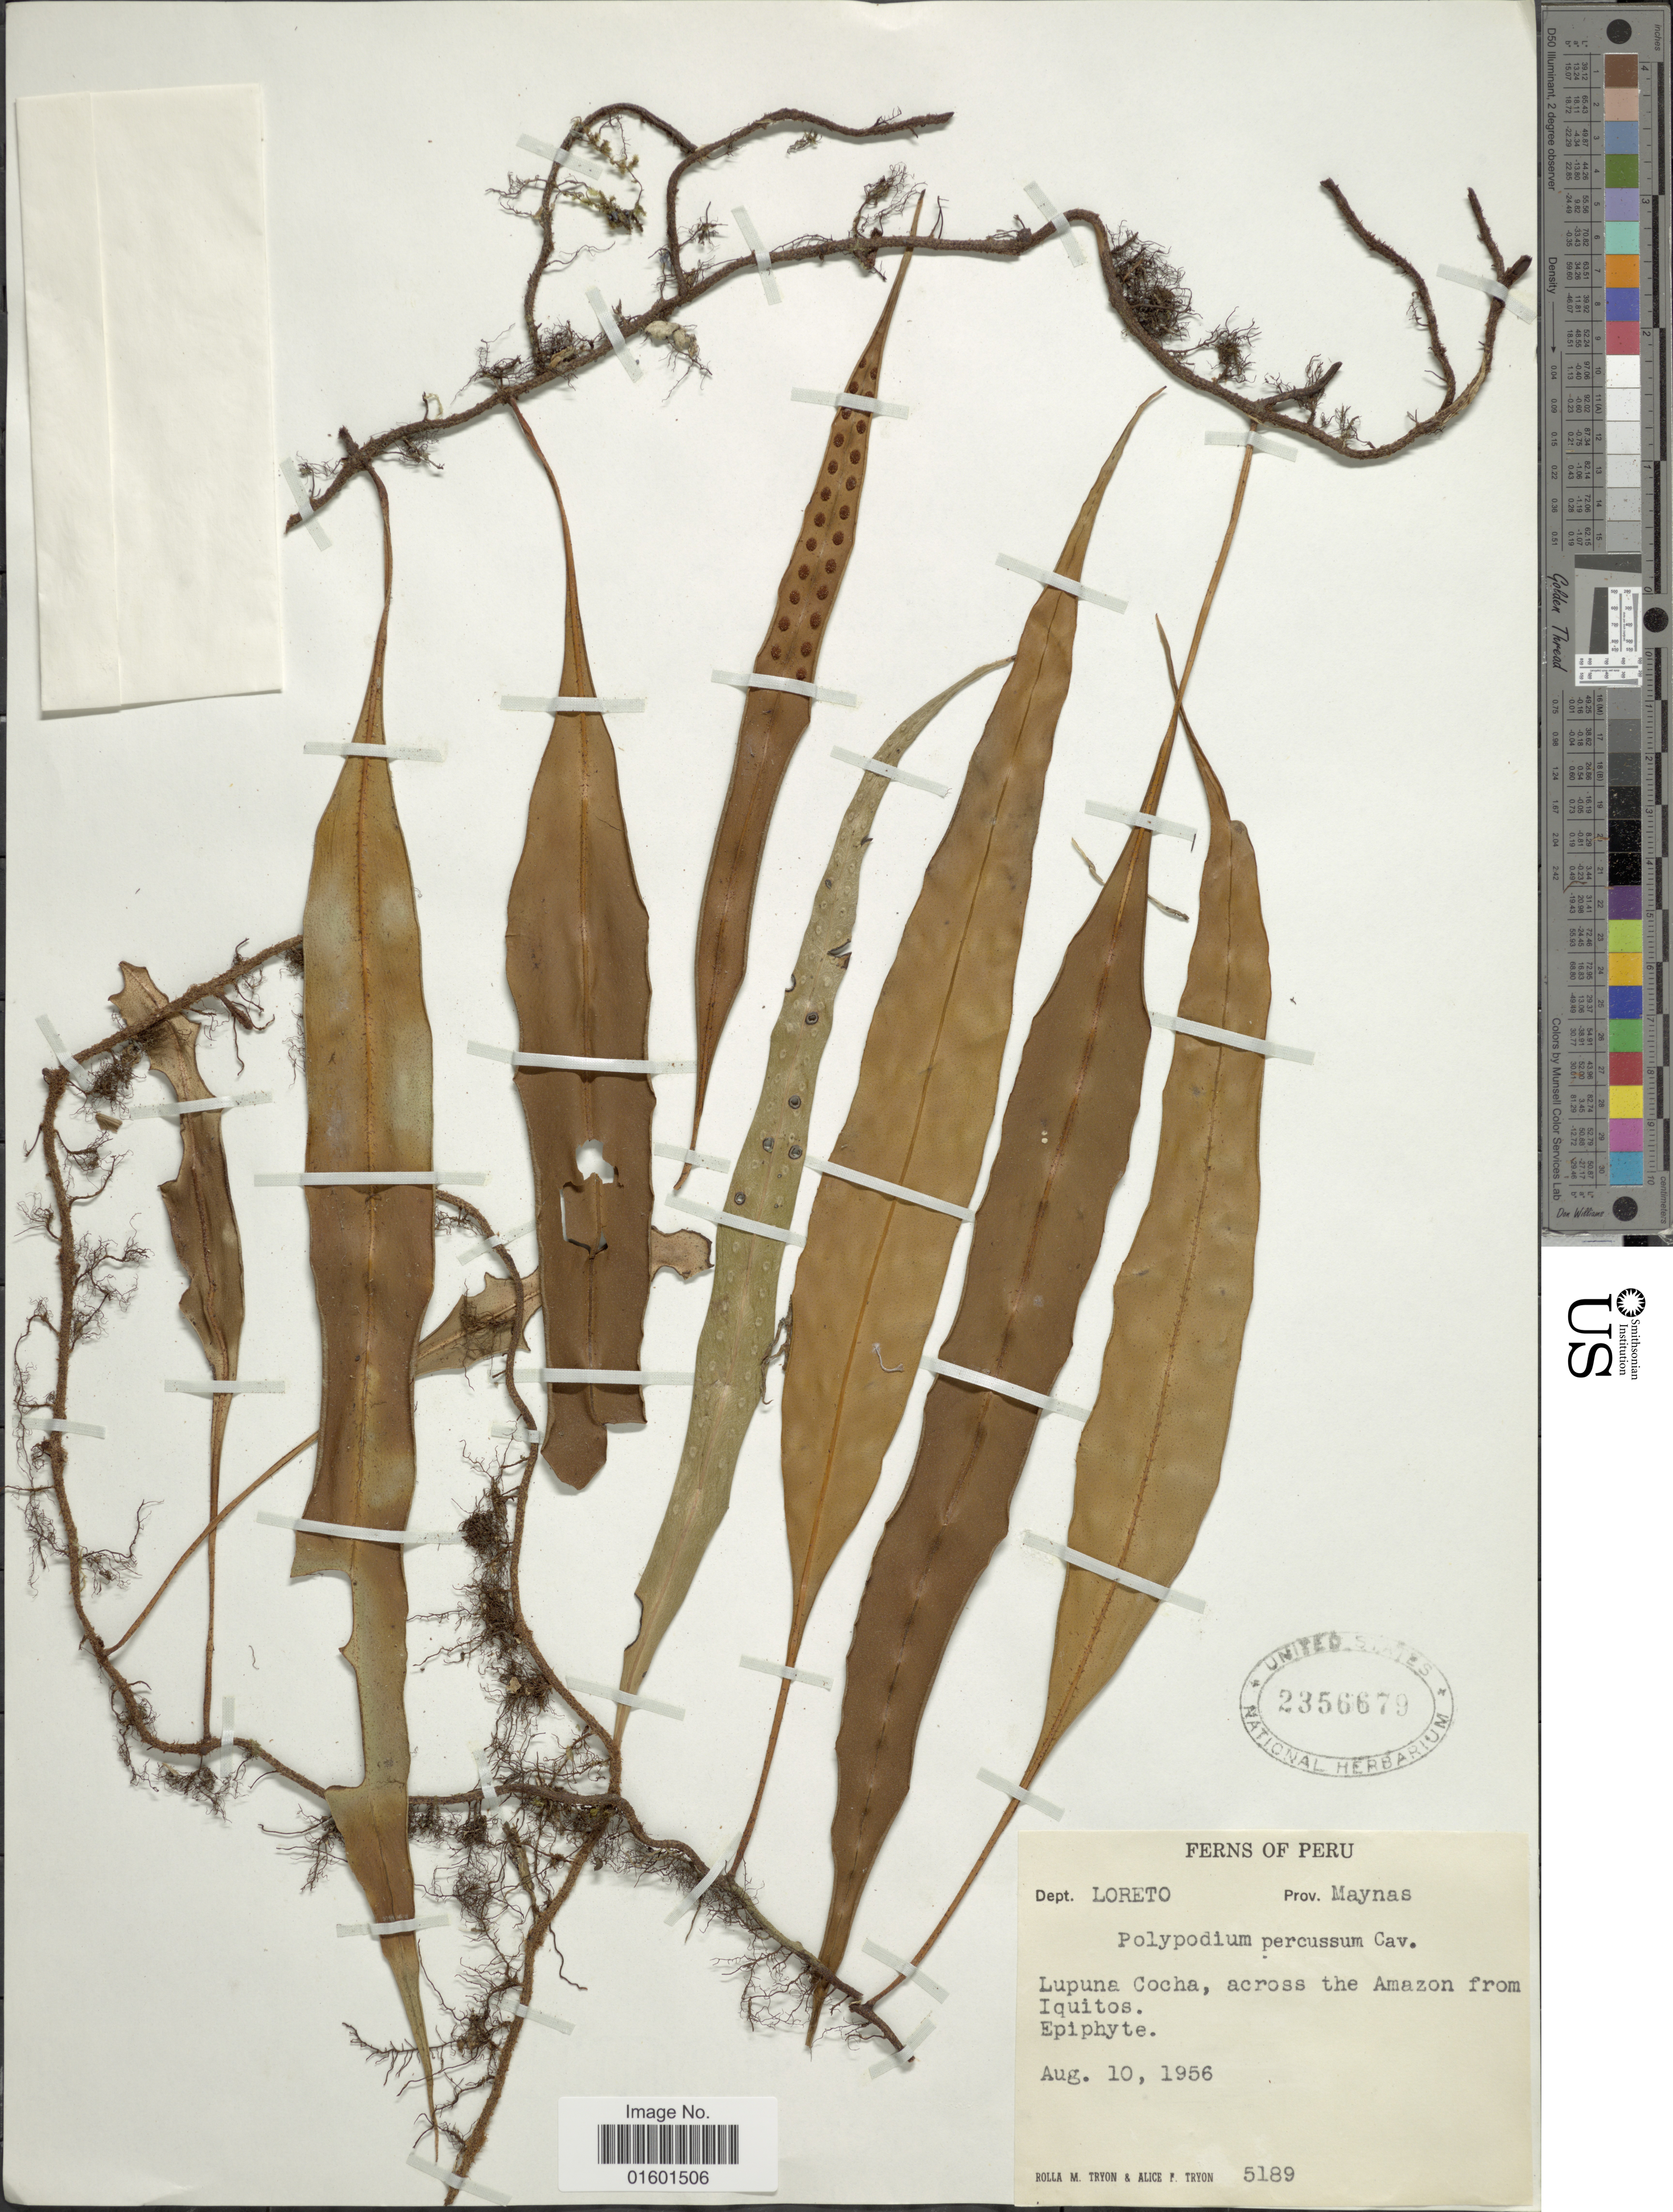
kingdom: Plantae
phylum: Tracheophyta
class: Polypodiopsida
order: Polypodiales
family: Polypodiaceae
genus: Microgramma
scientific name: Microgramma percussa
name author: (Cav.) de la Sota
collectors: R. M. Tryon & A. F. Tryon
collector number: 5189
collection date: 1956-08-10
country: Peru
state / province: Loreto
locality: Prov. Maynas, Lupuna Cocha, across the Amazon from Iquitos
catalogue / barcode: US 2356679